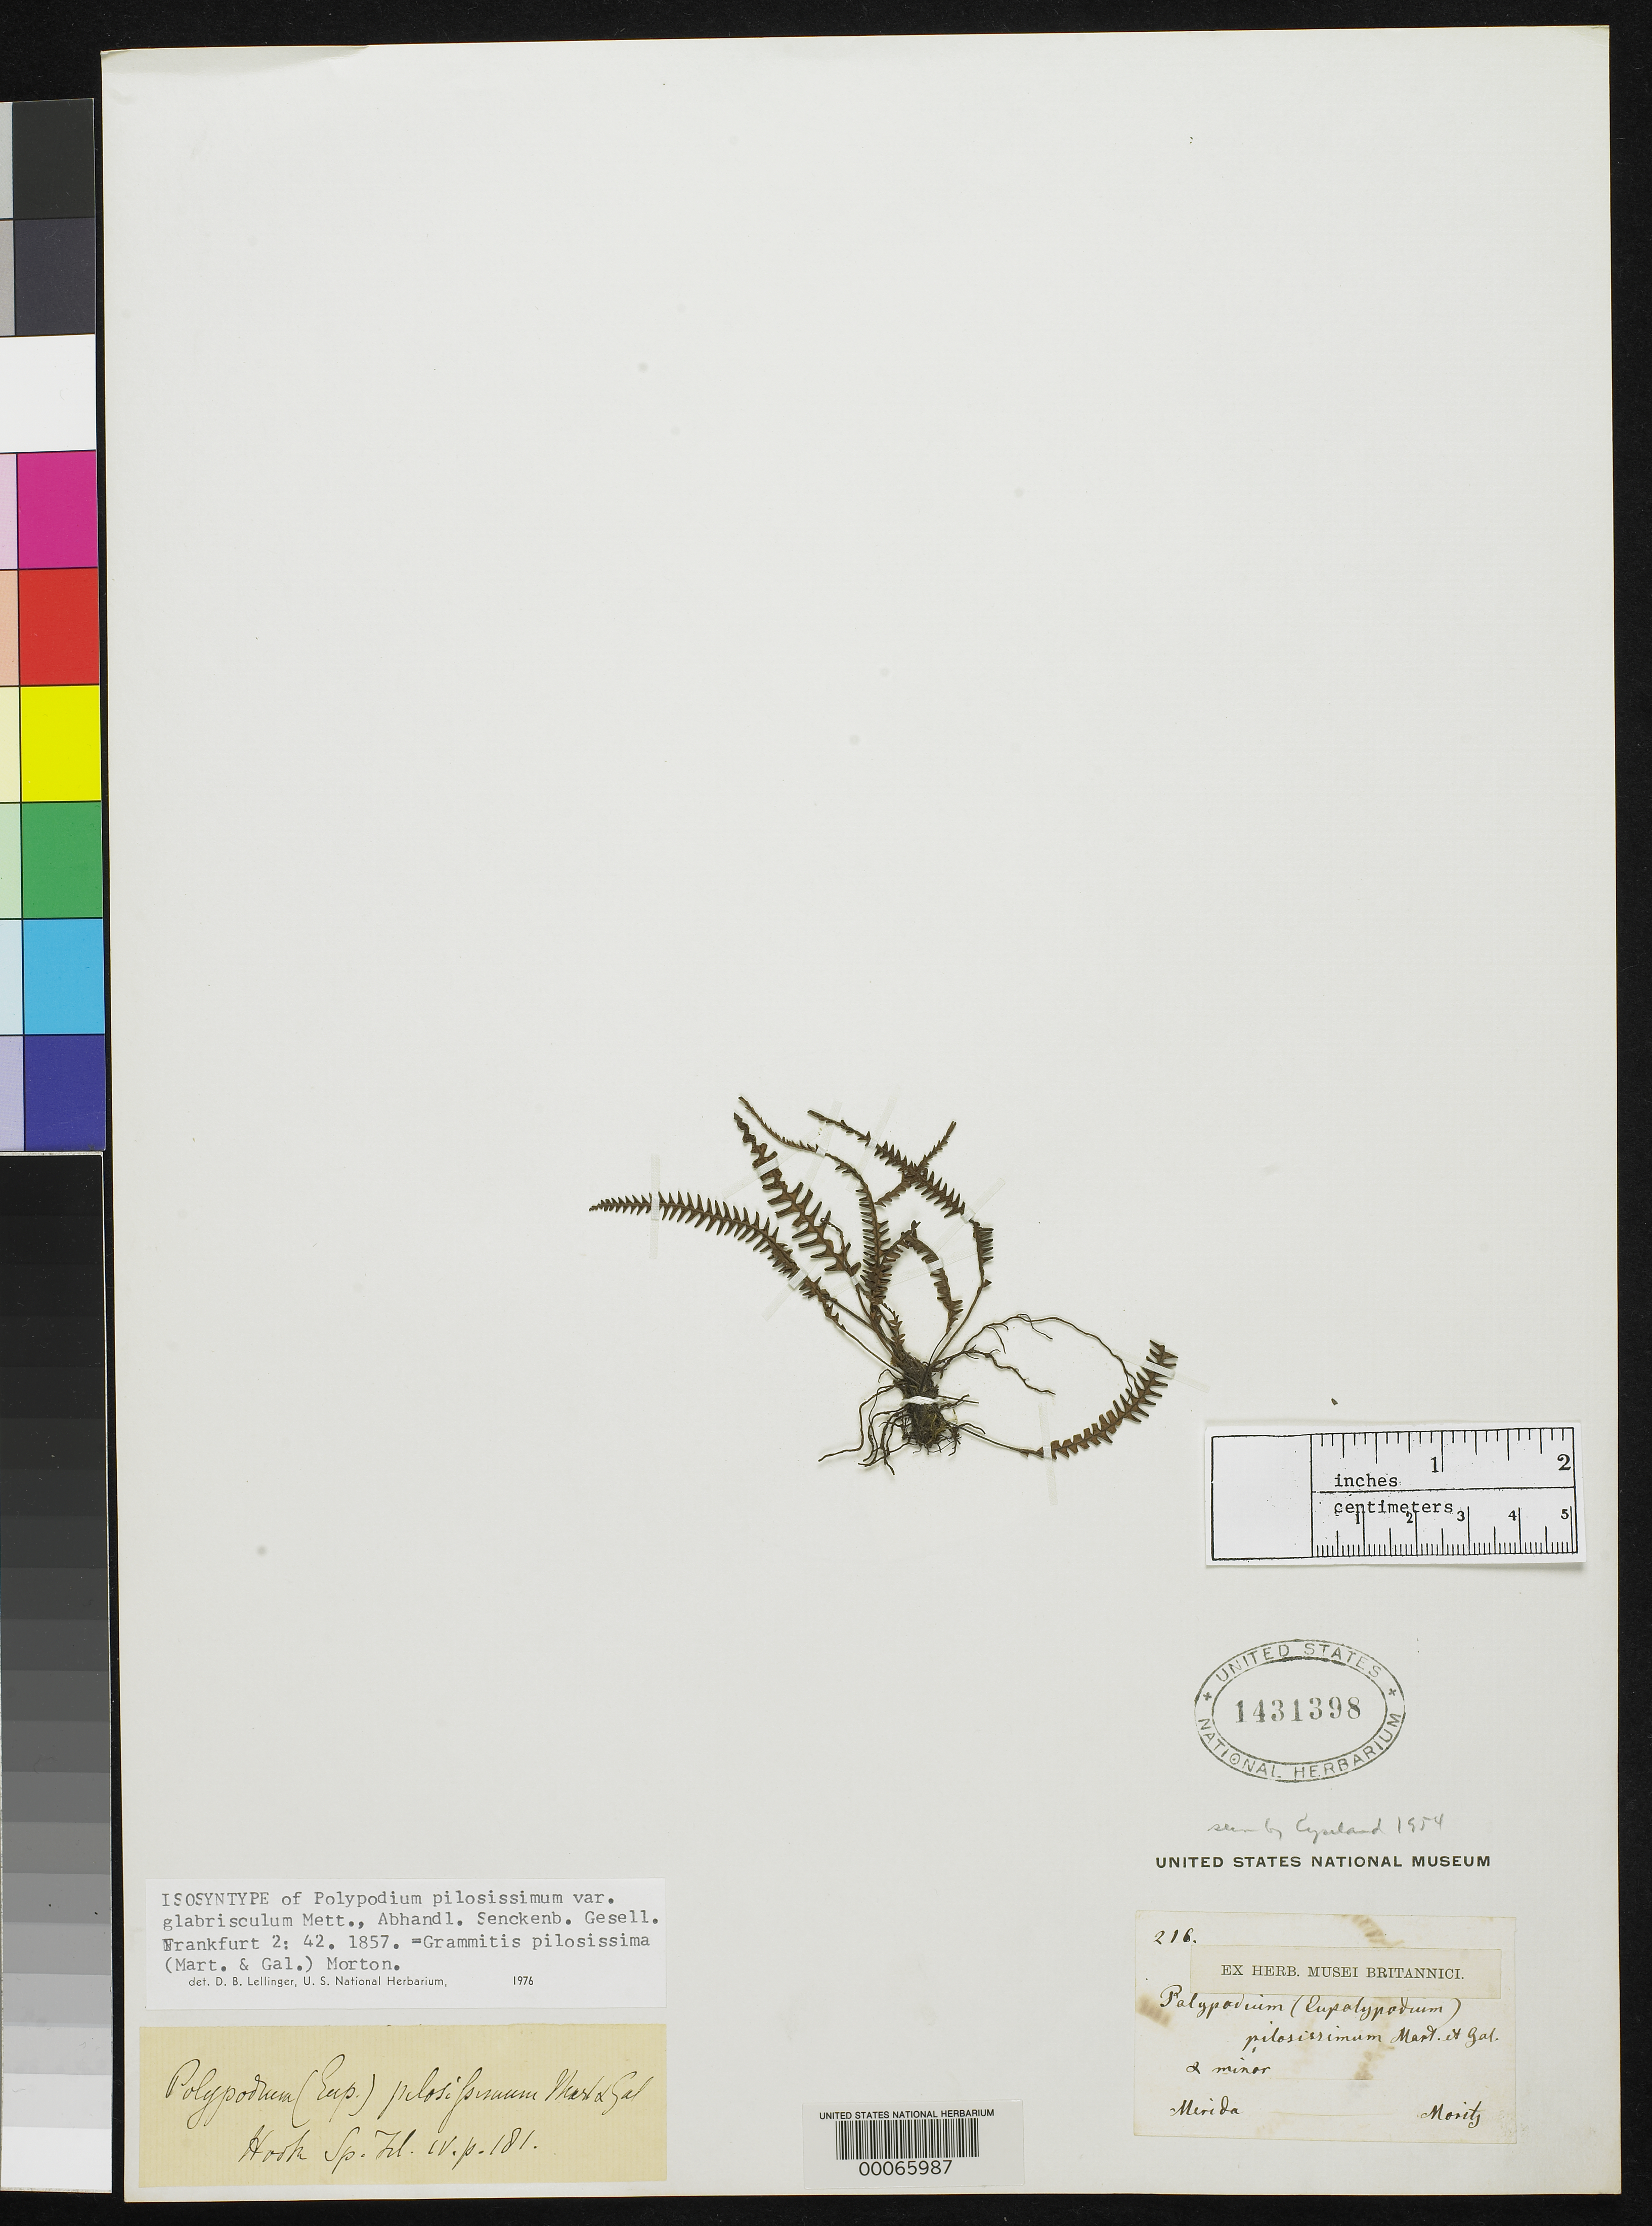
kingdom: Plantae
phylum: Tracheophyta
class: Polypodiopsida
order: Polypodiales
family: Polypodiaceae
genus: Polypodium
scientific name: Polypodium pilosissimum var. glabriusculum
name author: Mett.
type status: Isosyntype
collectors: A. Moritz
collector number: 216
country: Venezuela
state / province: Mérida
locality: Merida.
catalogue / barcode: US 1431398